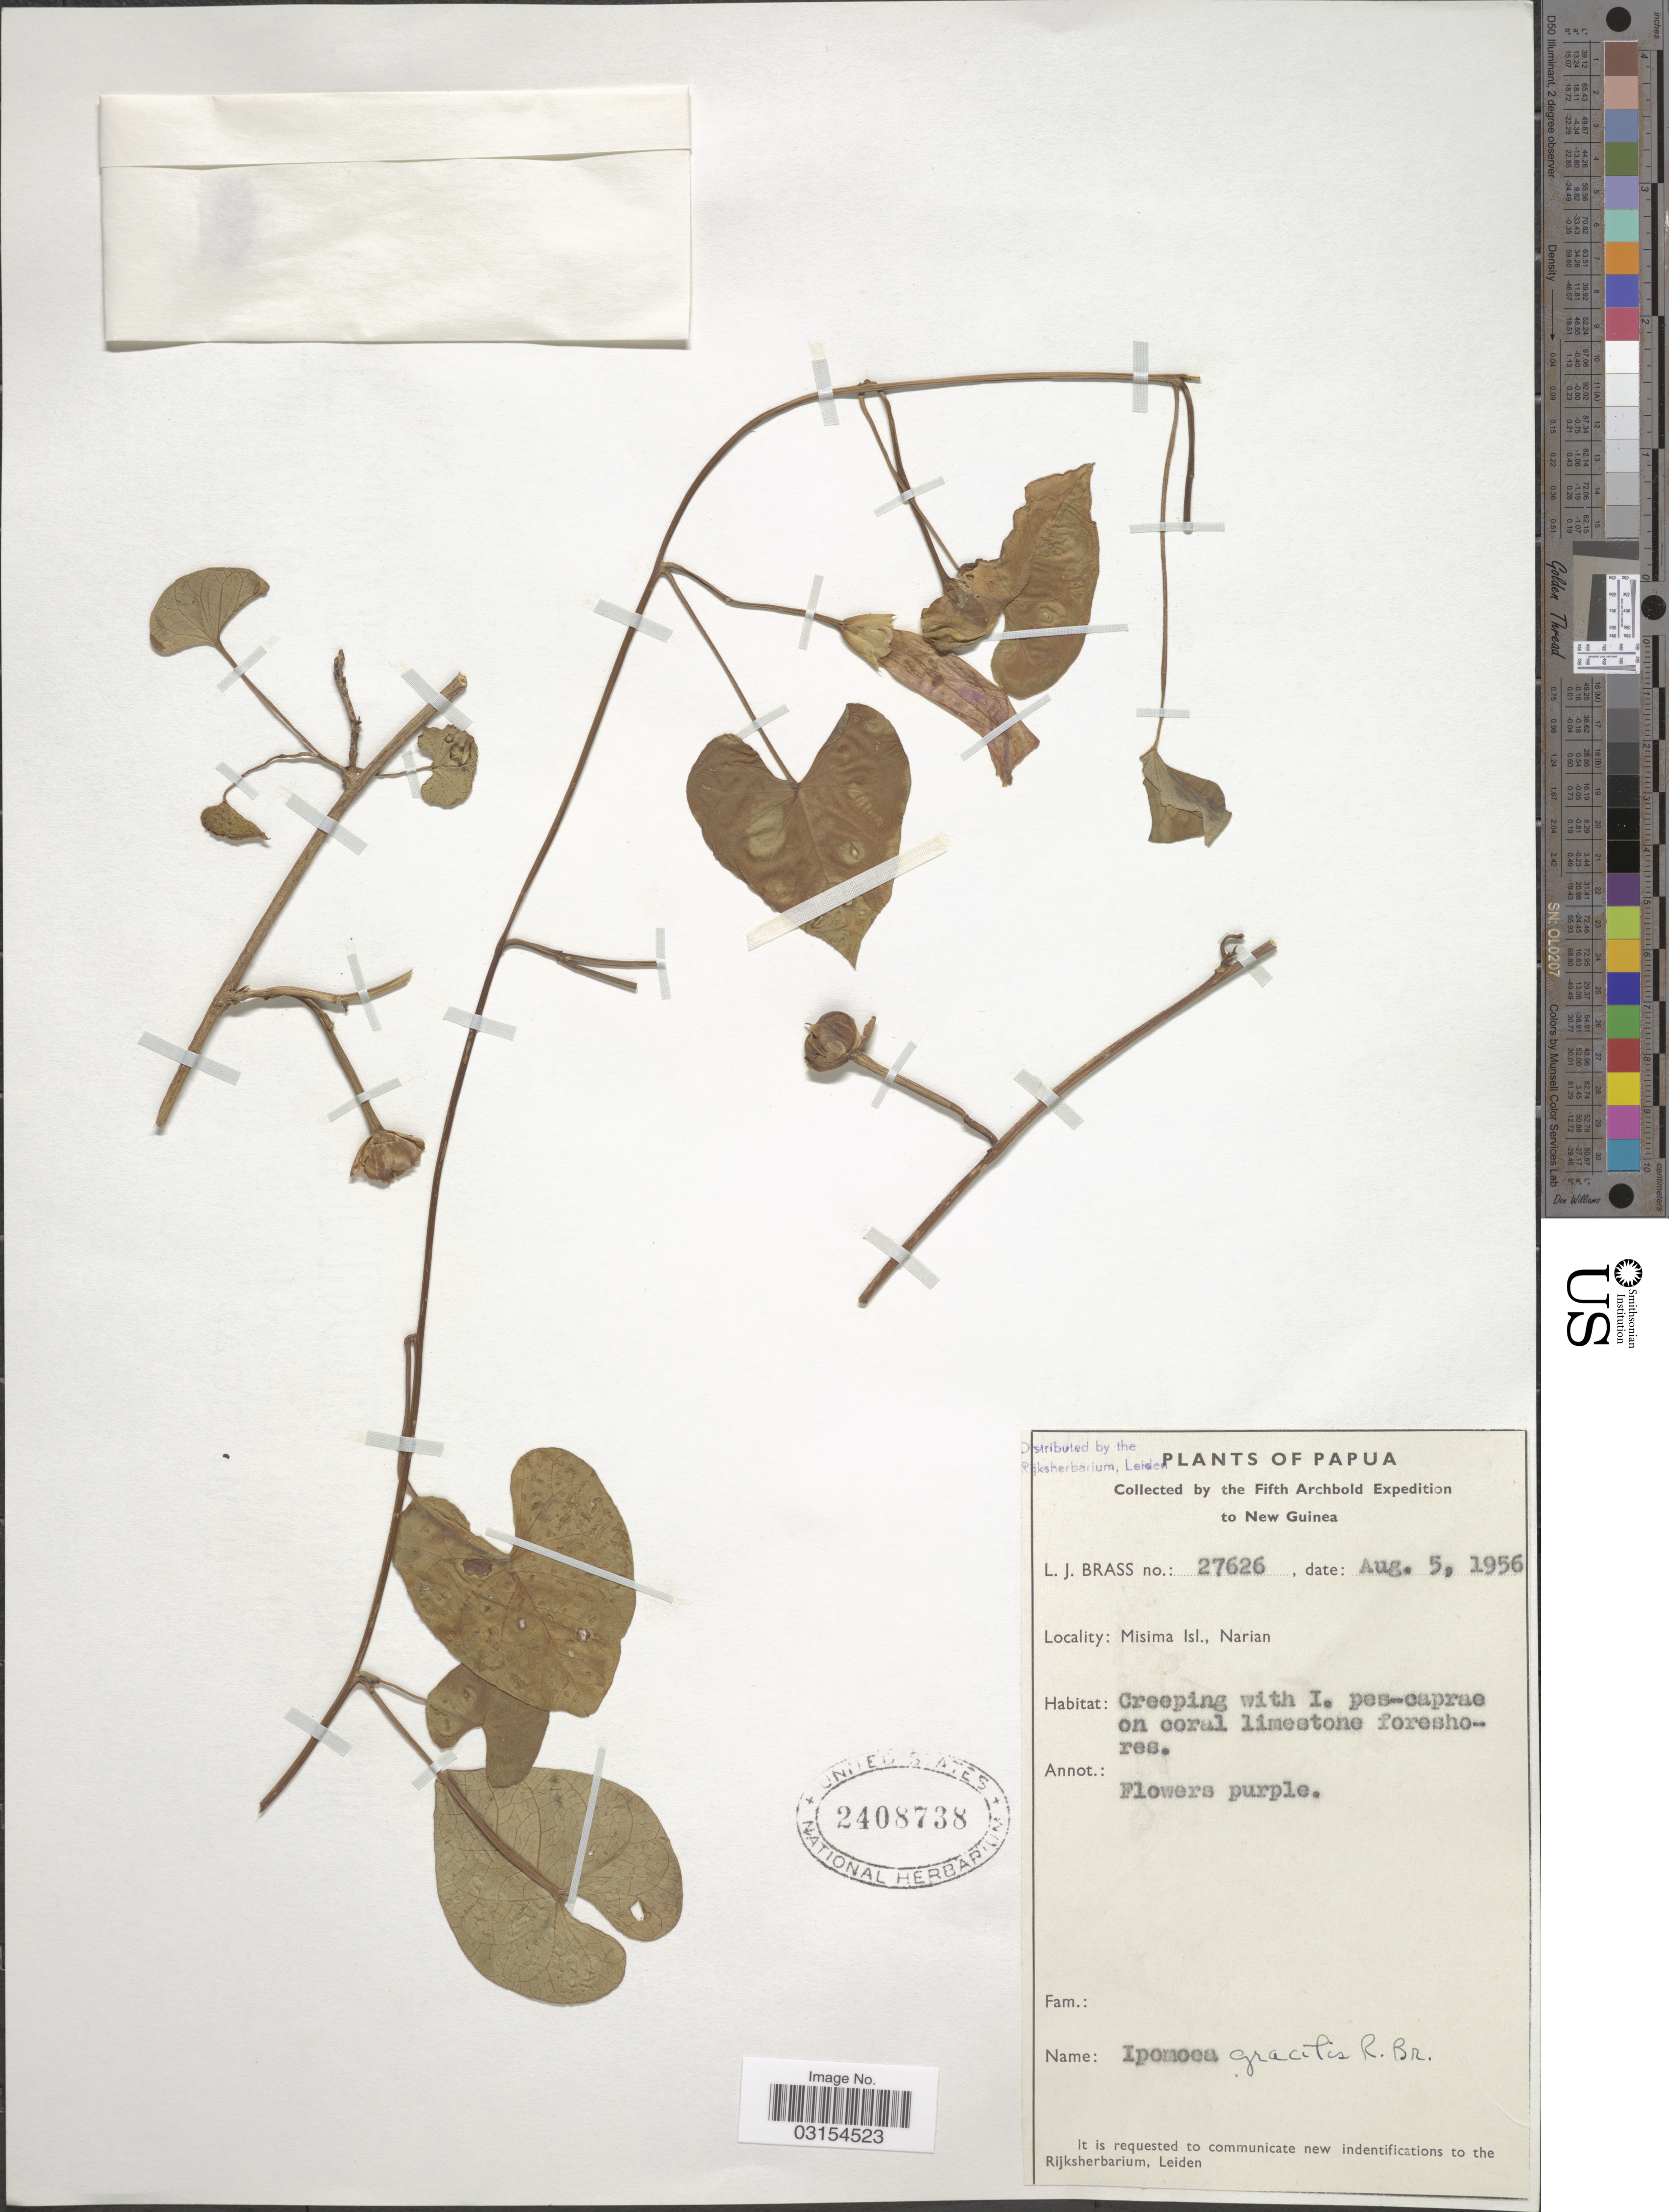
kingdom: Plantae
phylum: Tracheophyta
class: Magnoliopsida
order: Solanales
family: Convolvulaceae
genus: Ipomoea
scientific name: Ipomoea littoralis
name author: Blume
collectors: L. J. Brass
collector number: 27626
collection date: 1956-08-05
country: Papua New Guinea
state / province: Milne Bay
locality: New Guinea. Misima Isl., Narian.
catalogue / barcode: US 2408738